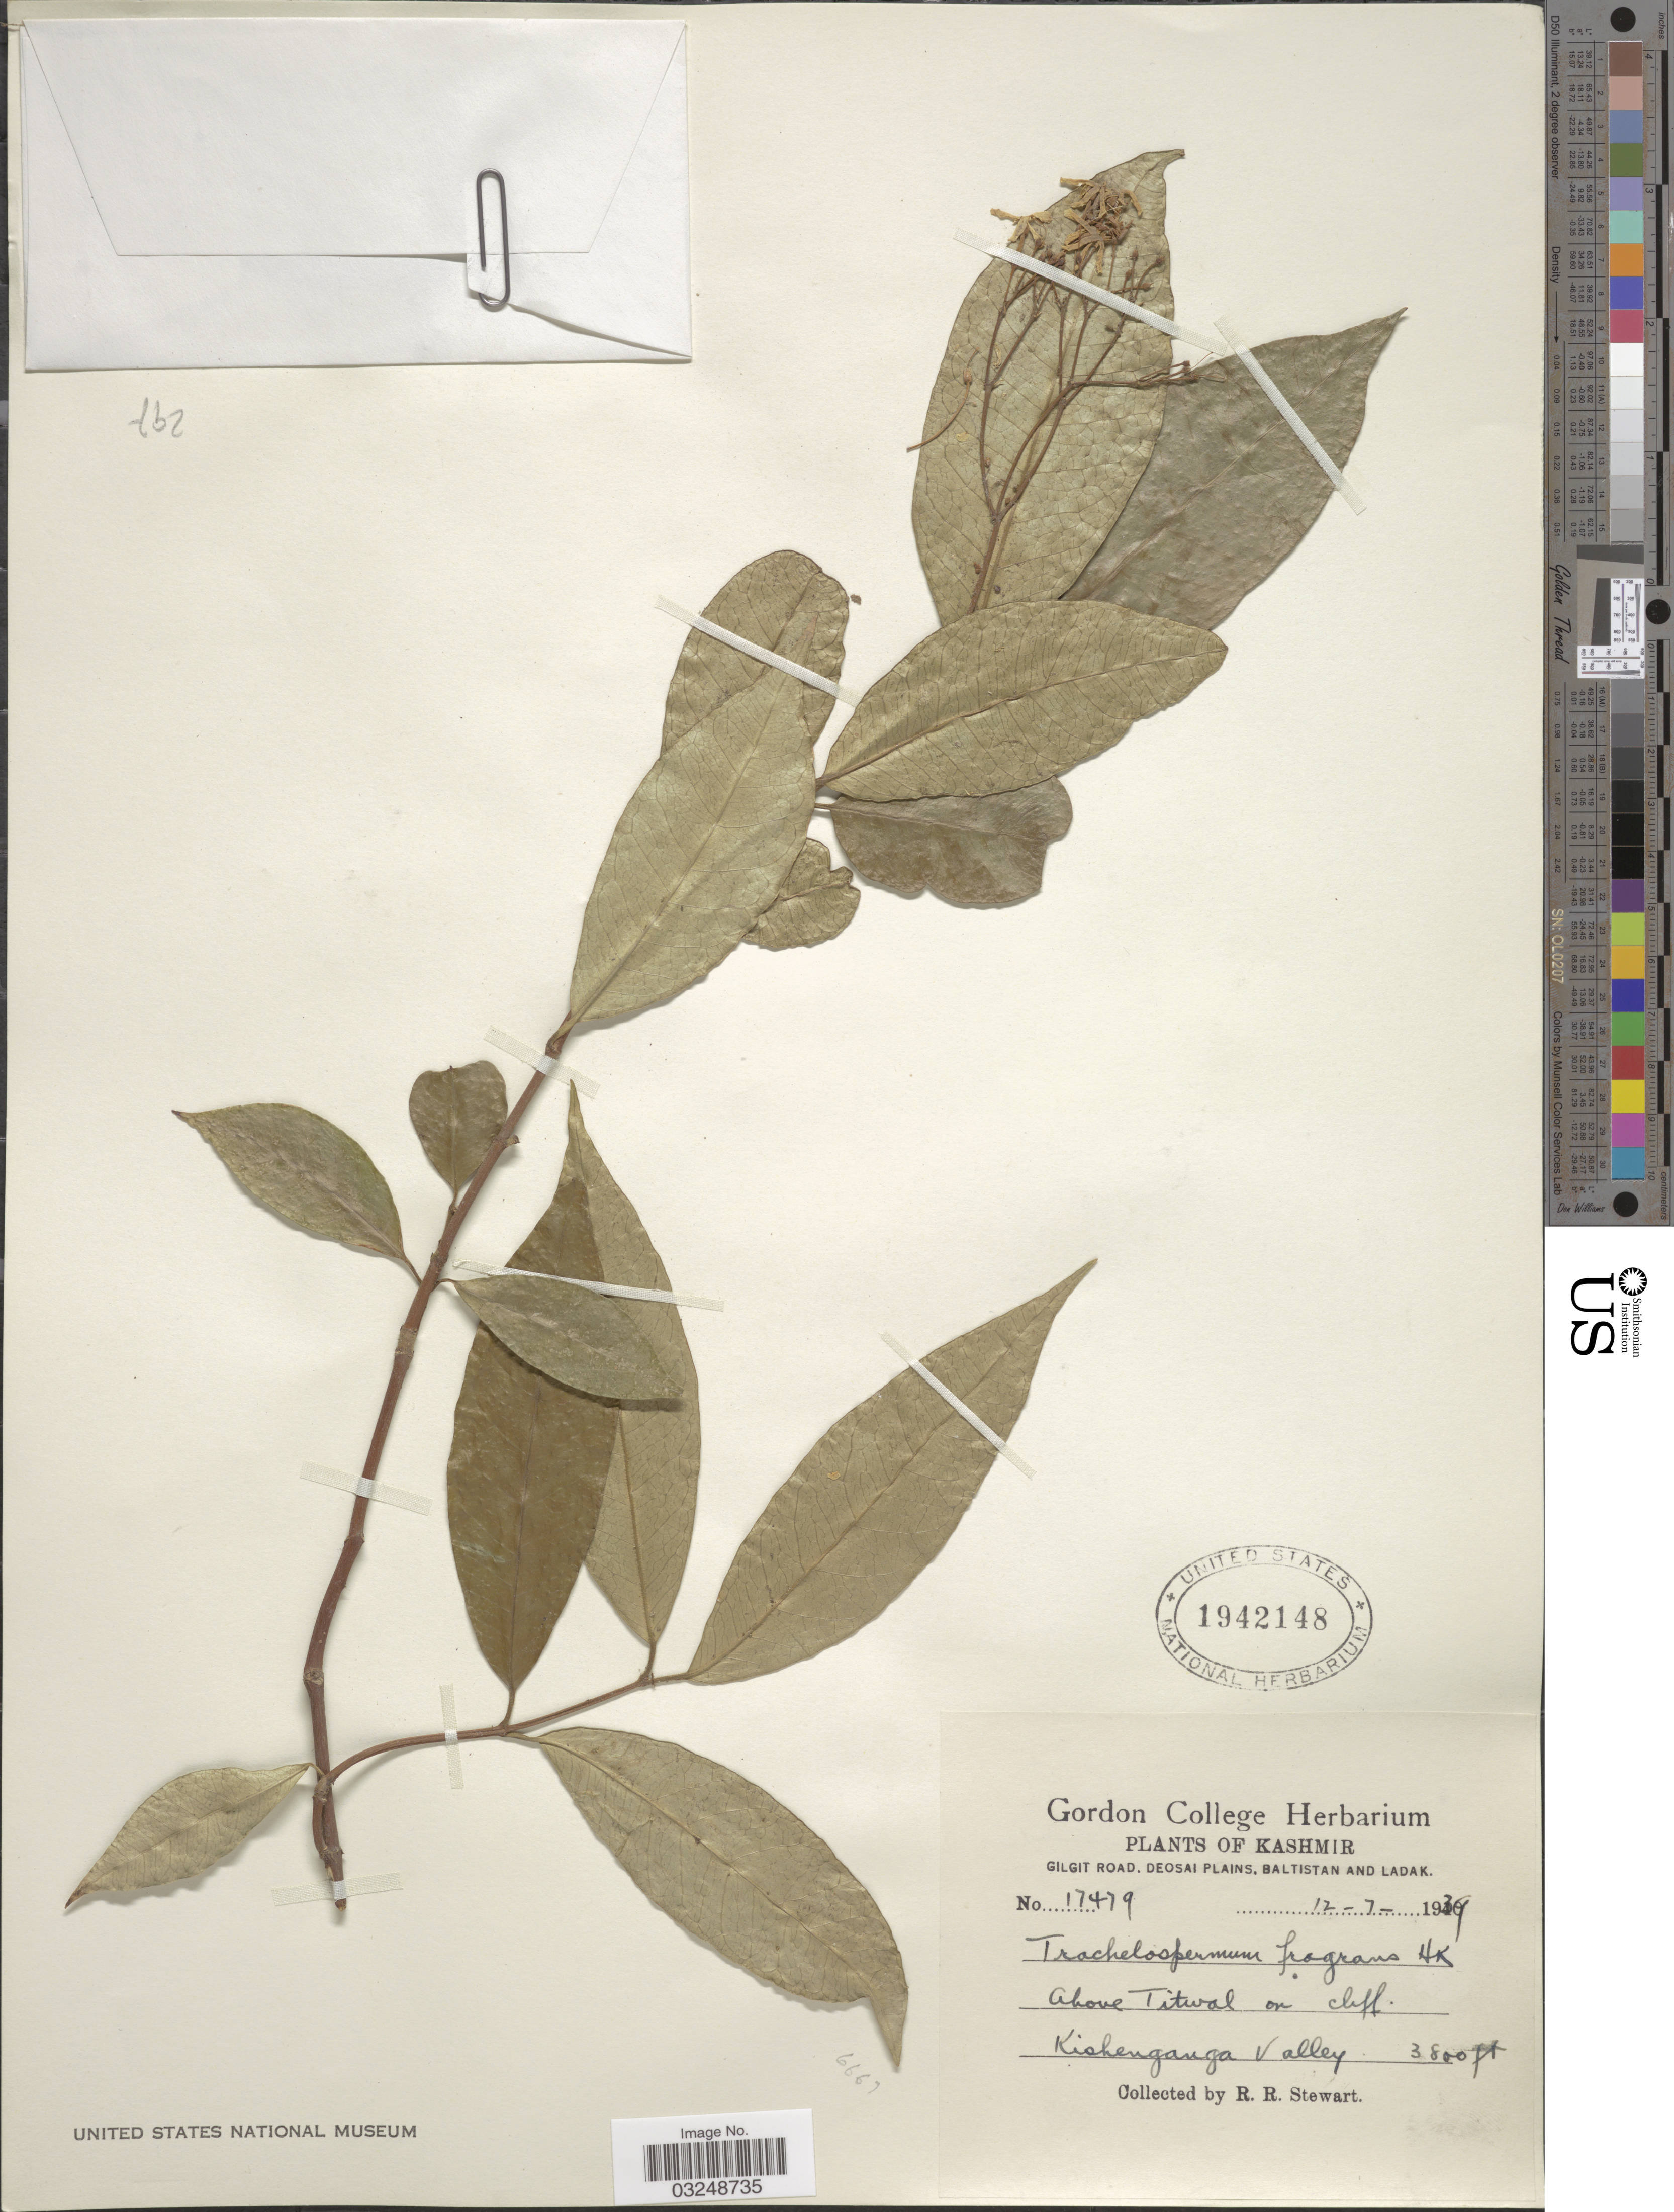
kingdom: Plantae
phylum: Tracheophyta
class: Magnoliopsida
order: Gentianales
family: Apocynaceae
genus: Trachelospermum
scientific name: Trachelospermum fragrans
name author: (Wall. ex G. Don) Hook. f.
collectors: R. Stewart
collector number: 17479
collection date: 1939-07-12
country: India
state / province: Jammu and Kashmir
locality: Gilgit Road, Deosai Plains, Baltistan and Ladak. Above Titwal on cliff, Kishenganga Valley.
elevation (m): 1158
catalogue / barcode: US 1942148